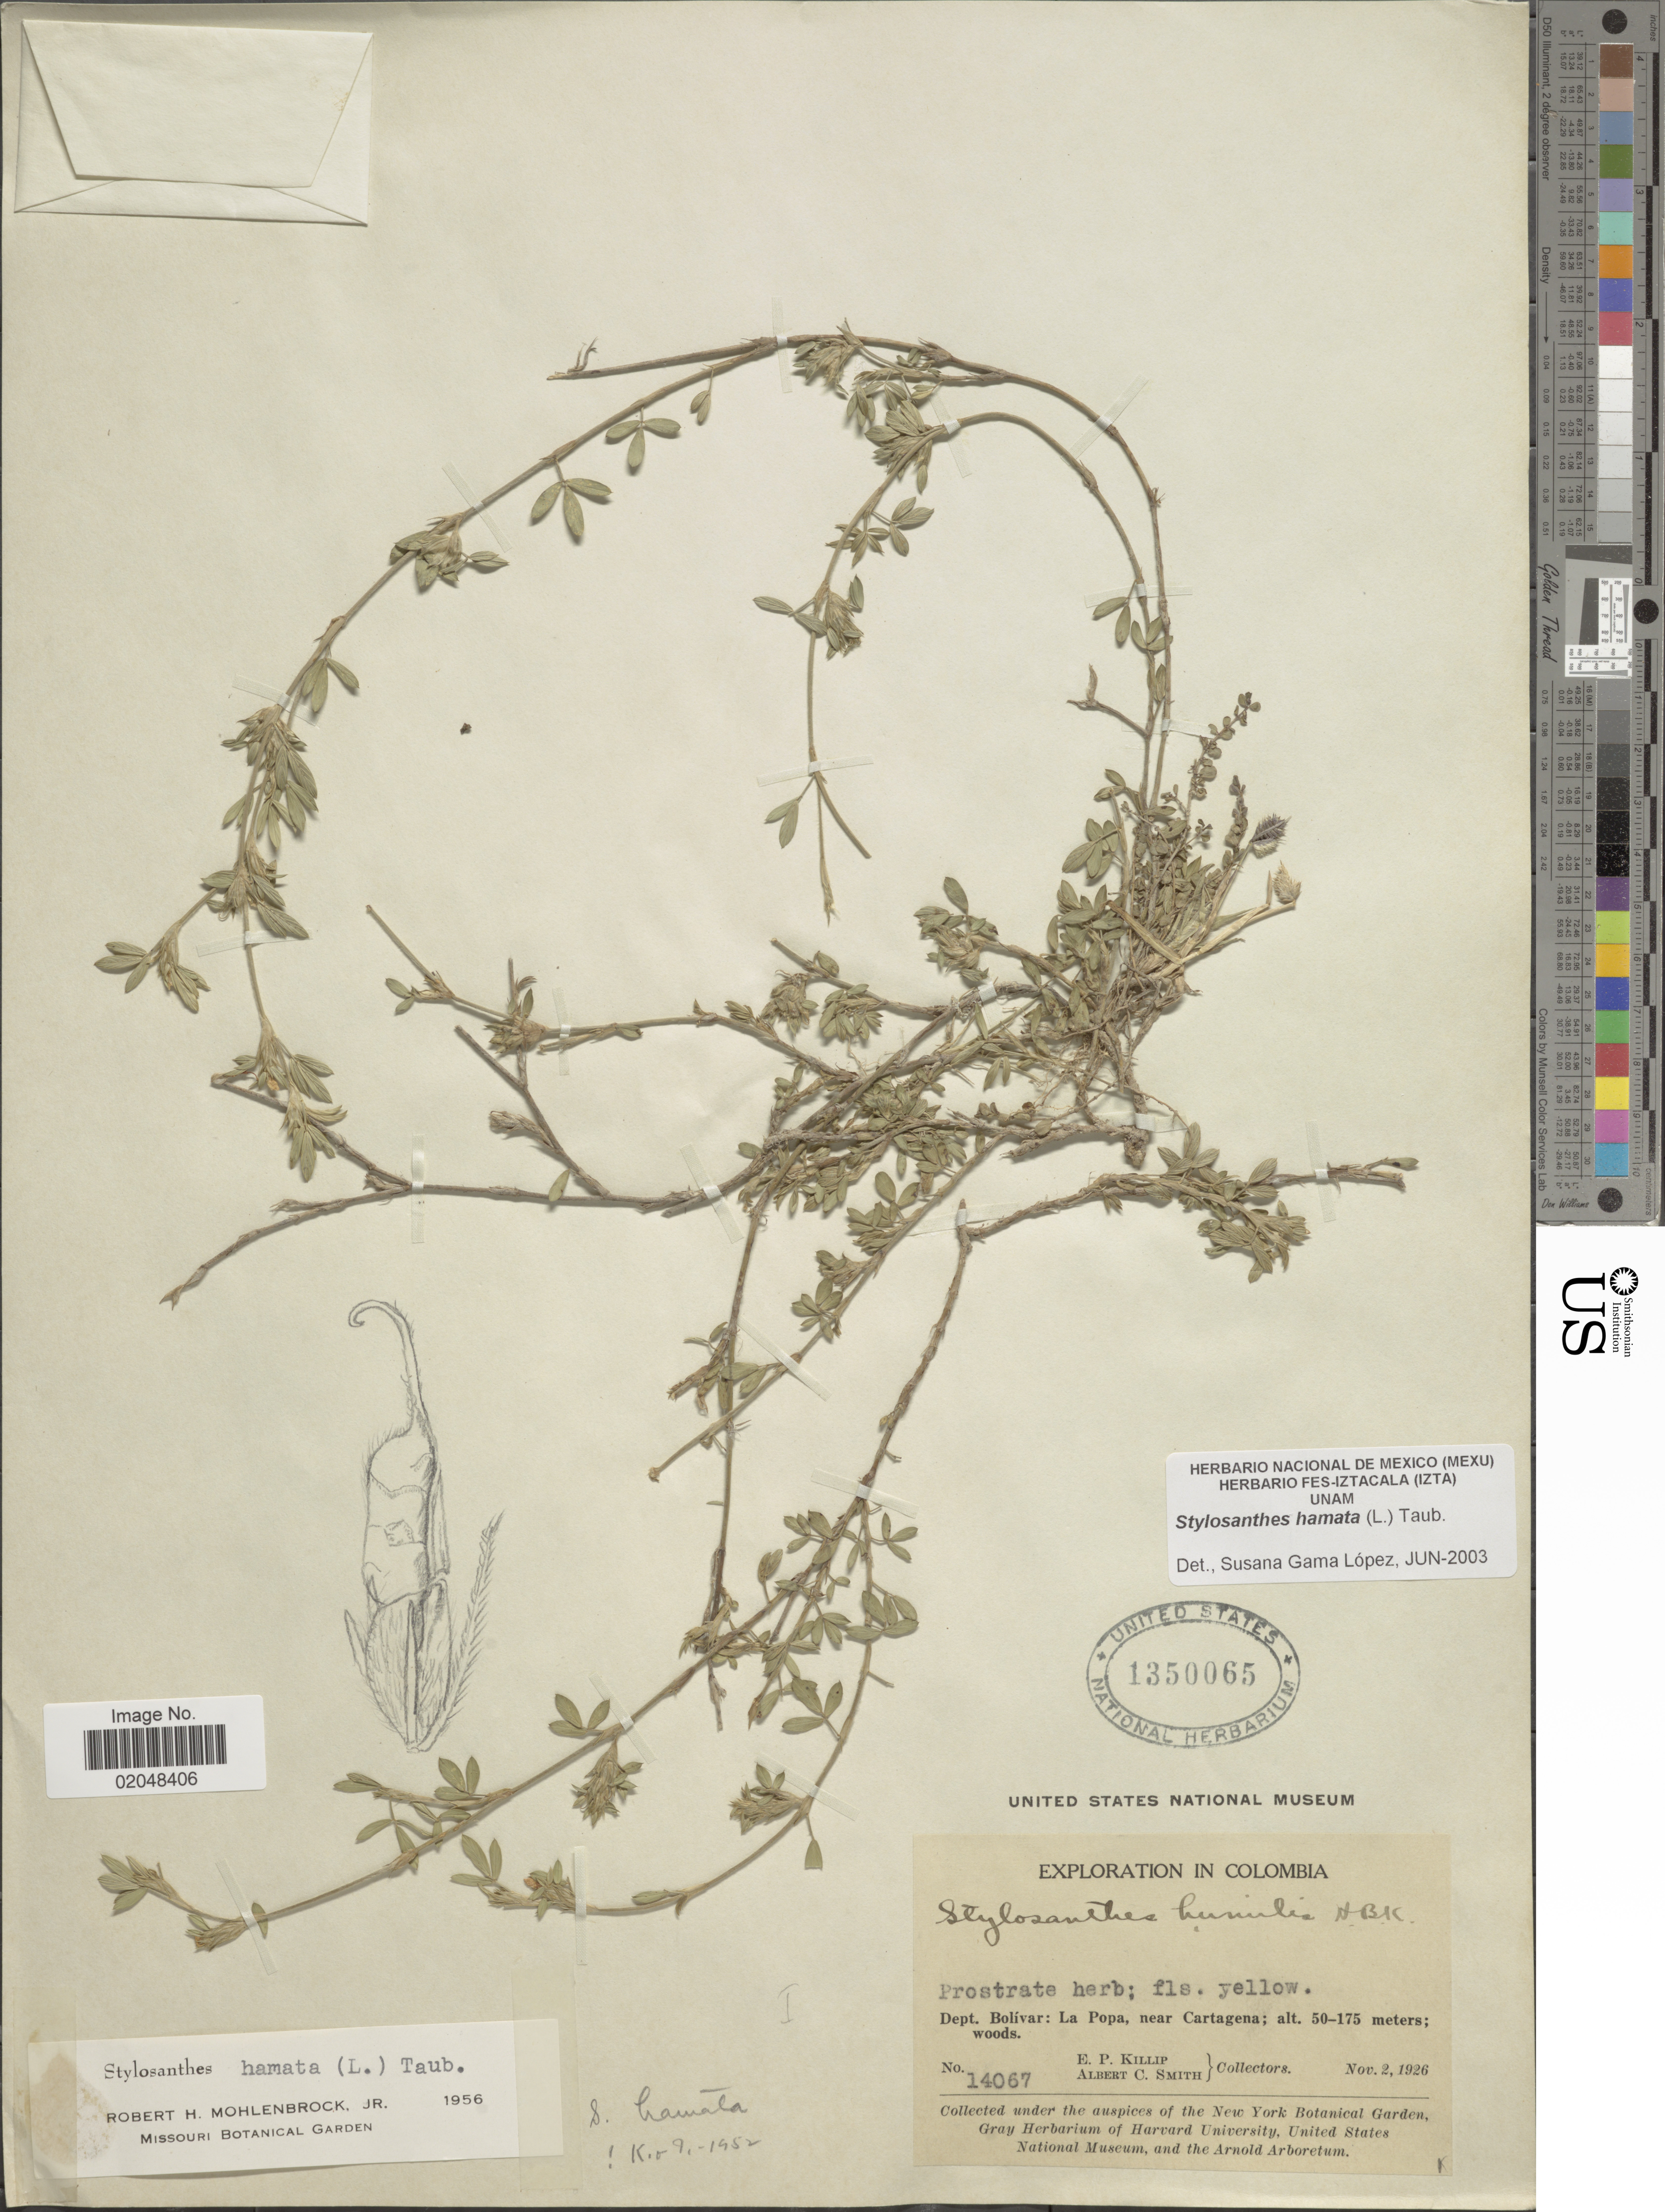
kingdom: Plantae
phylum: Tracheophyta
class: Magnoliopsida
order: Fabales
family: Fabaceae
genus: Stylosanthes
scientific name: Stylosanthes hamata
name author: (L.) Taub.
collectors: E. P. Killip & A. C. Smith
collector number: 14067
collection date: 1926-11-02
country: Colombia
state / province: Bolívar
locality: La Popa, near Cartagena, woods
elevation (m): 50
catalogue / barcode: US 1350065